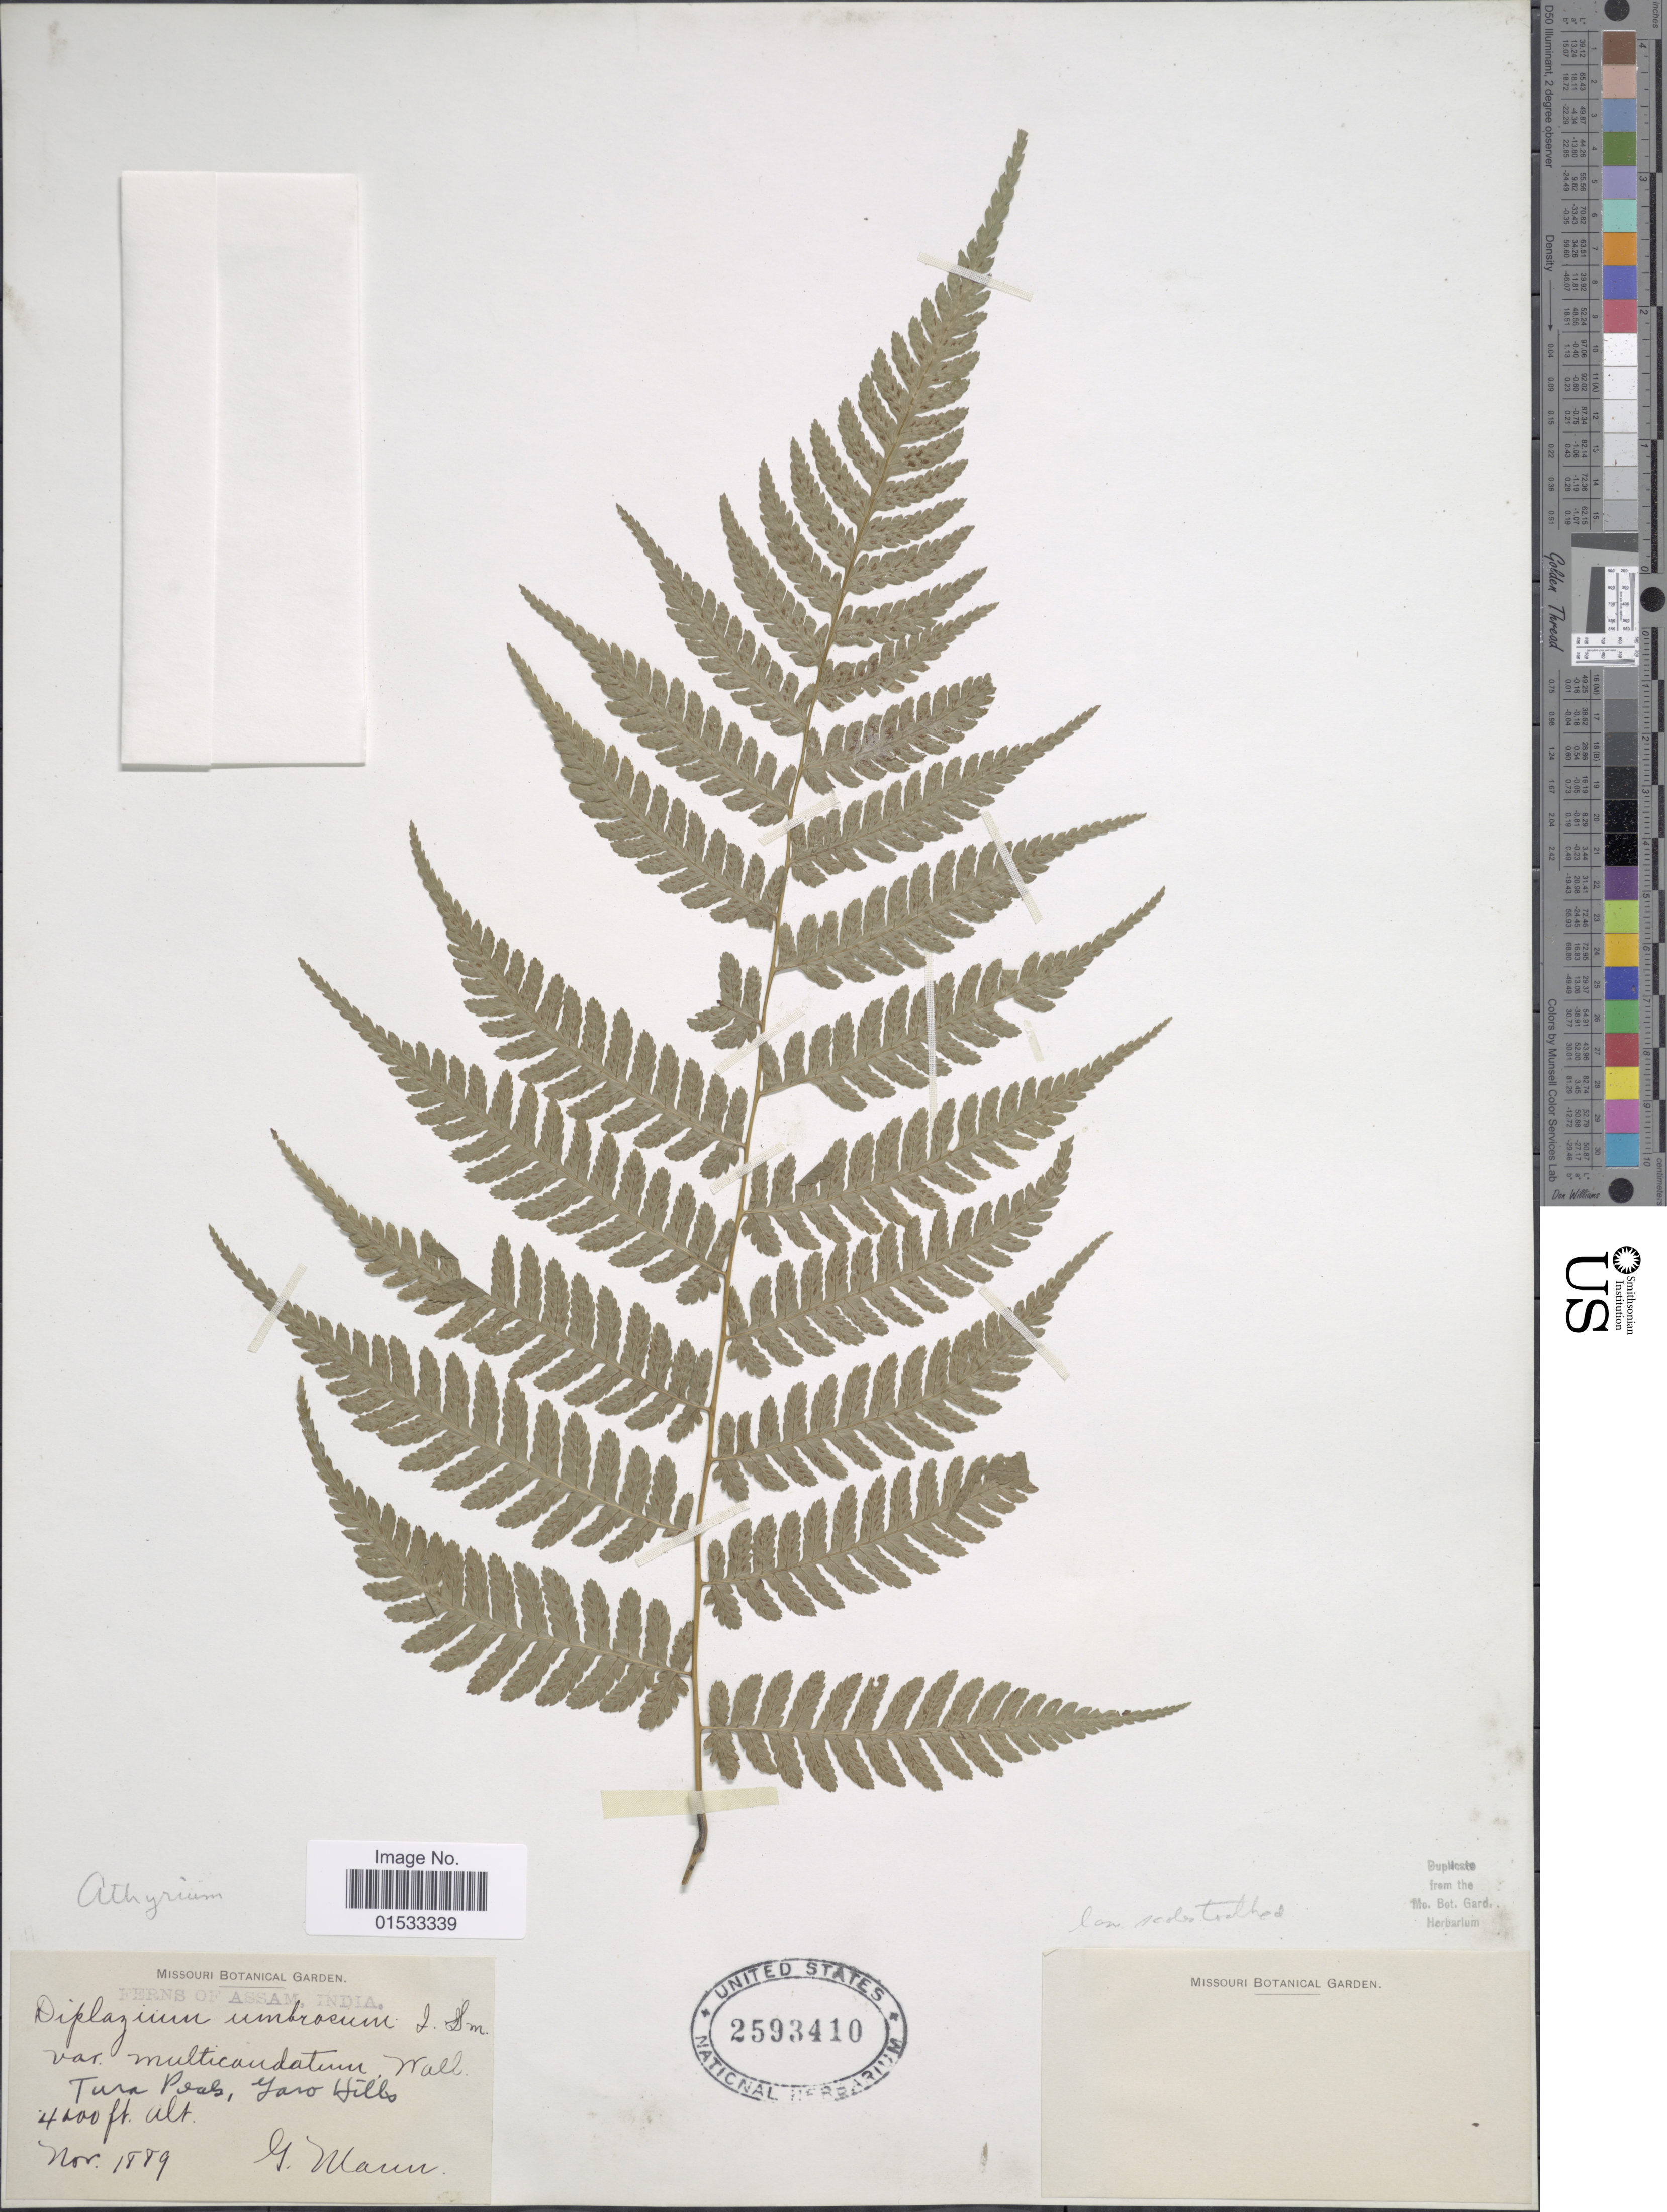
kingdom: Plantae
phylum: Tracheophyta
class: Polypodiopsida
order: Polypodiales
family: Athyriaceae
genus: Diplazium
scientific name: Diplazium bellum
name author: (C.B. Clarke) Bir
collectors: G. Mann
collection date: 1889-11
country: India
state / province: Meghalaya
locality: Tura Peak, Garo Hills.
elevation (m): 1219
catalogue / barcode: US 2593410